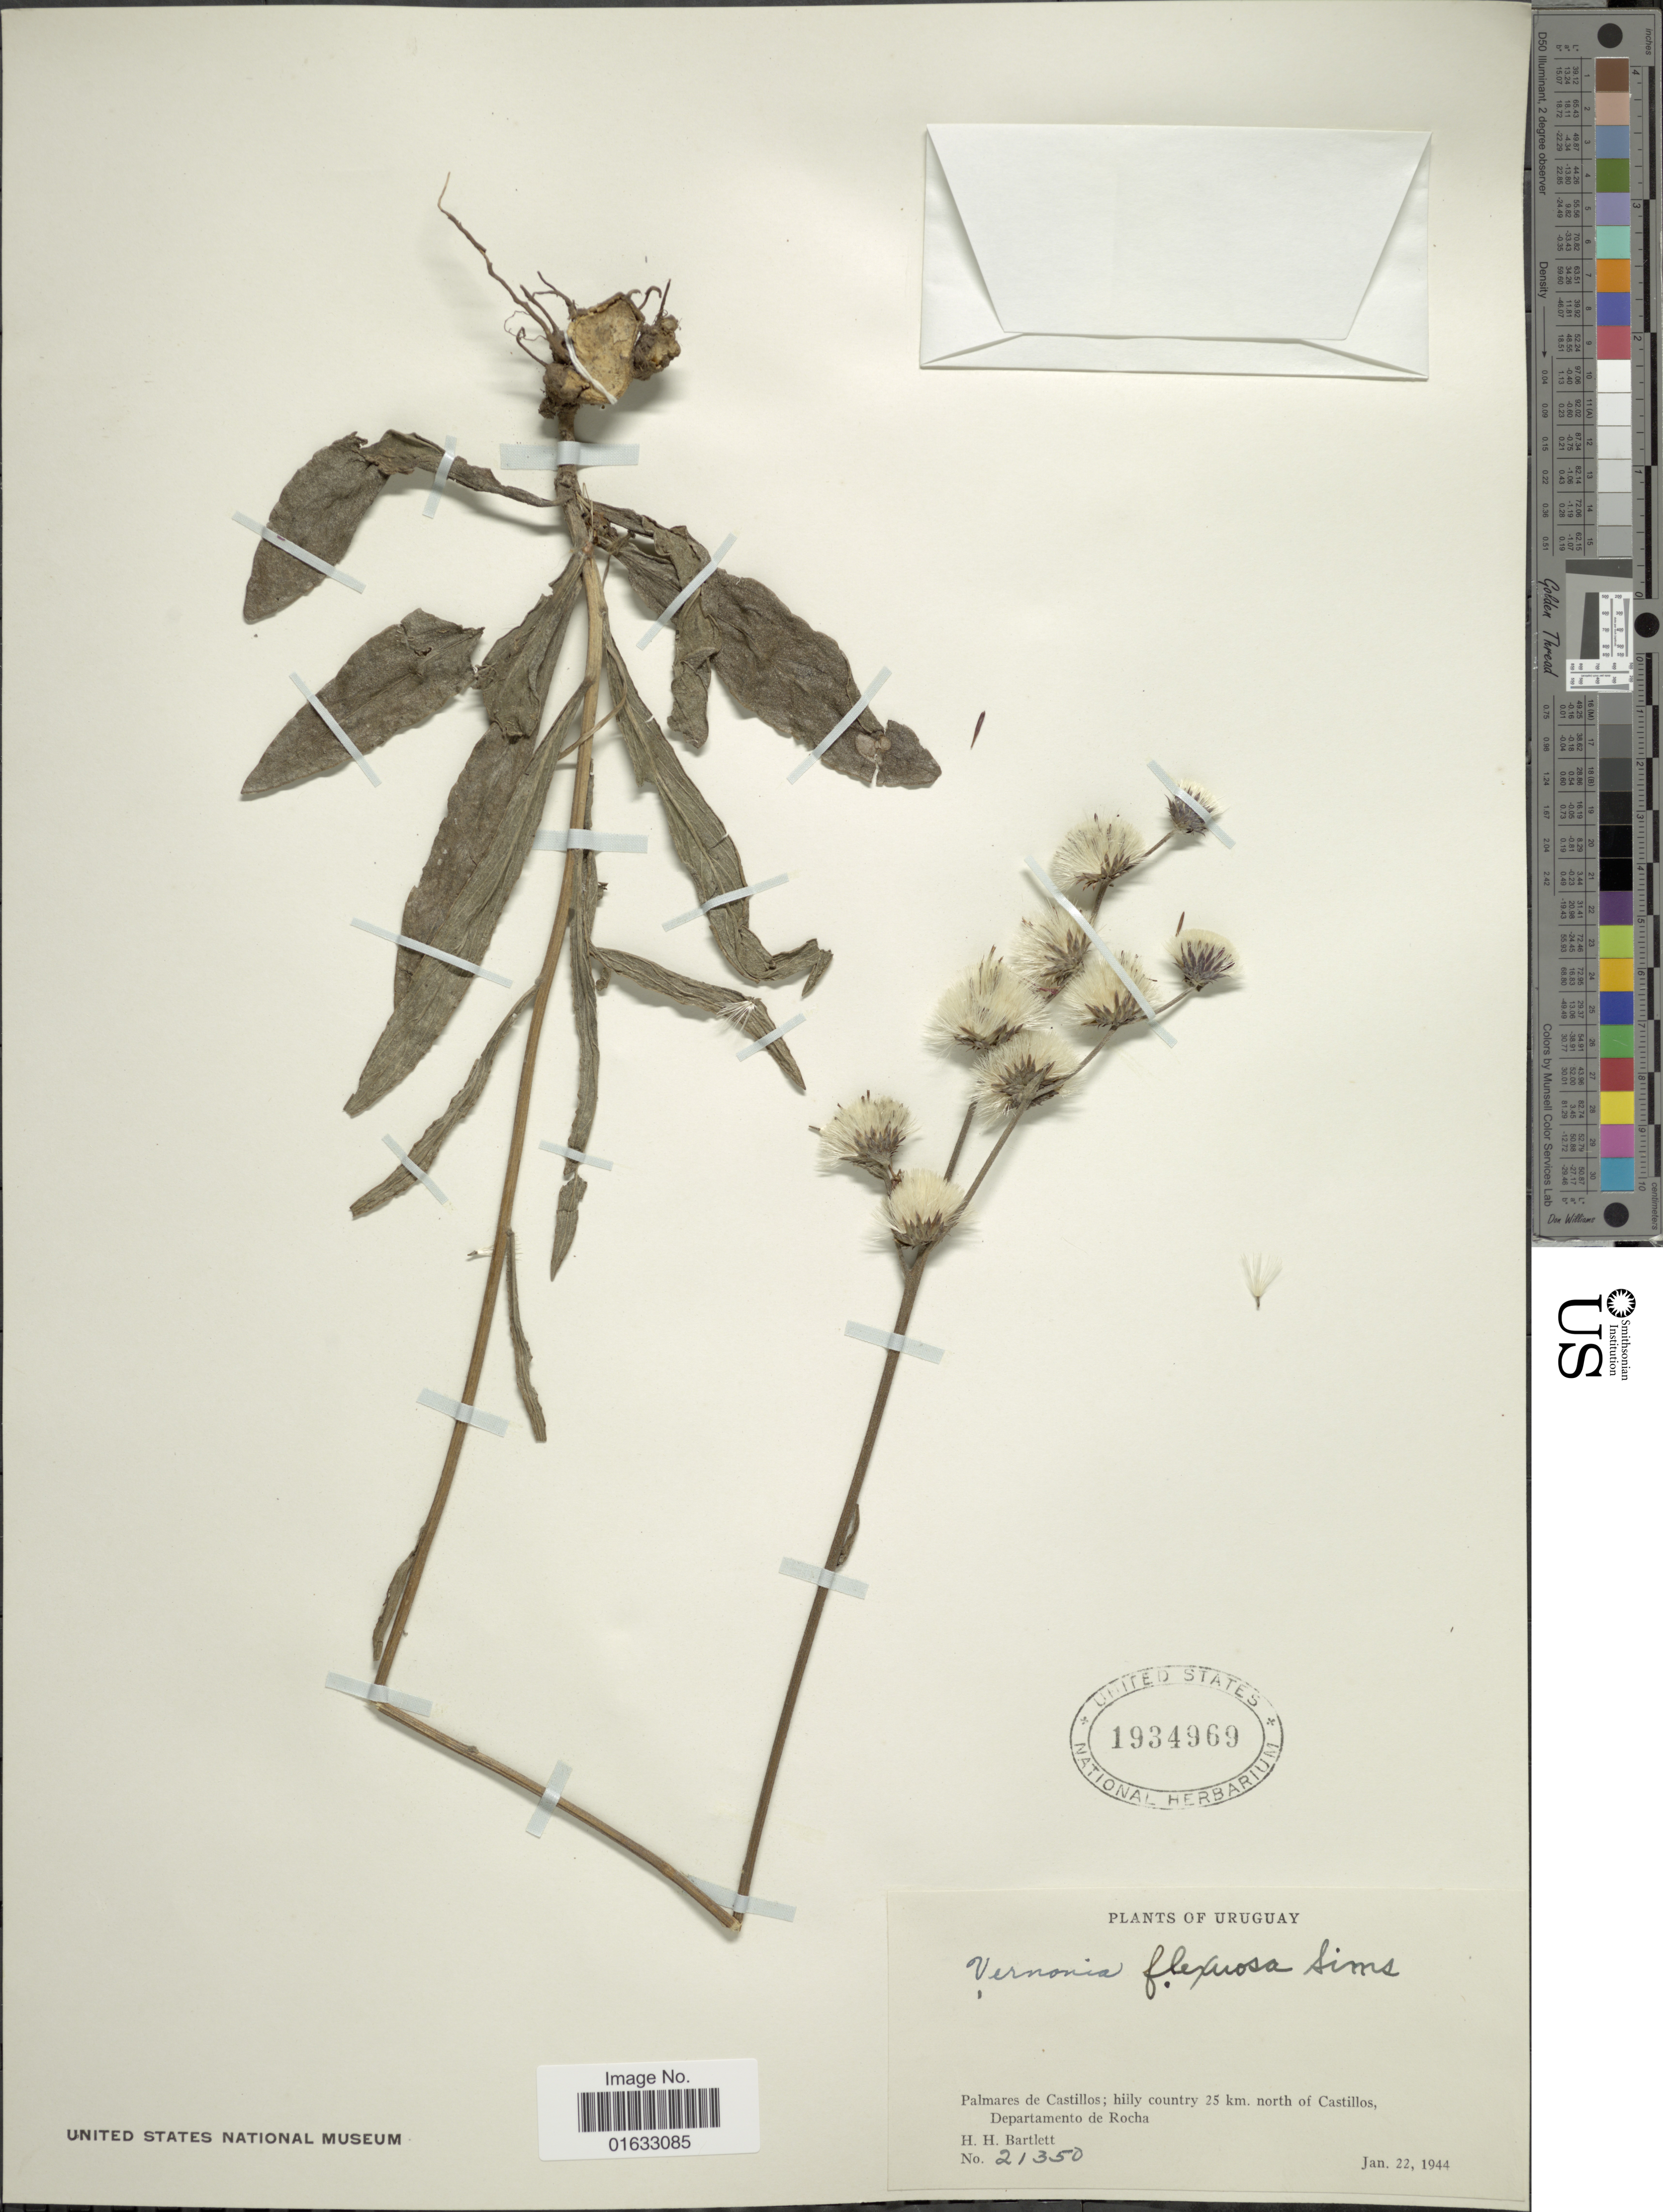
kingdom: Plantae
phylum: Tracheophyta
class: Magnoliopsida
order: Asterales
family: Asteraceae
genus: Chrysolaena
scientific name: Chrysolaena flexuosa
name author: (Sims) H. Rob.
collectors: H. H. Bartlett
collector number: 21350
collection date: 1944-01-22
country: Uruguay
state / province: Rocha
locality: Uruguay, Palmares de Castillos; hilly country 25 km. north of Castillos, Department de Rocha.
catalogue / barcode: US 1934969